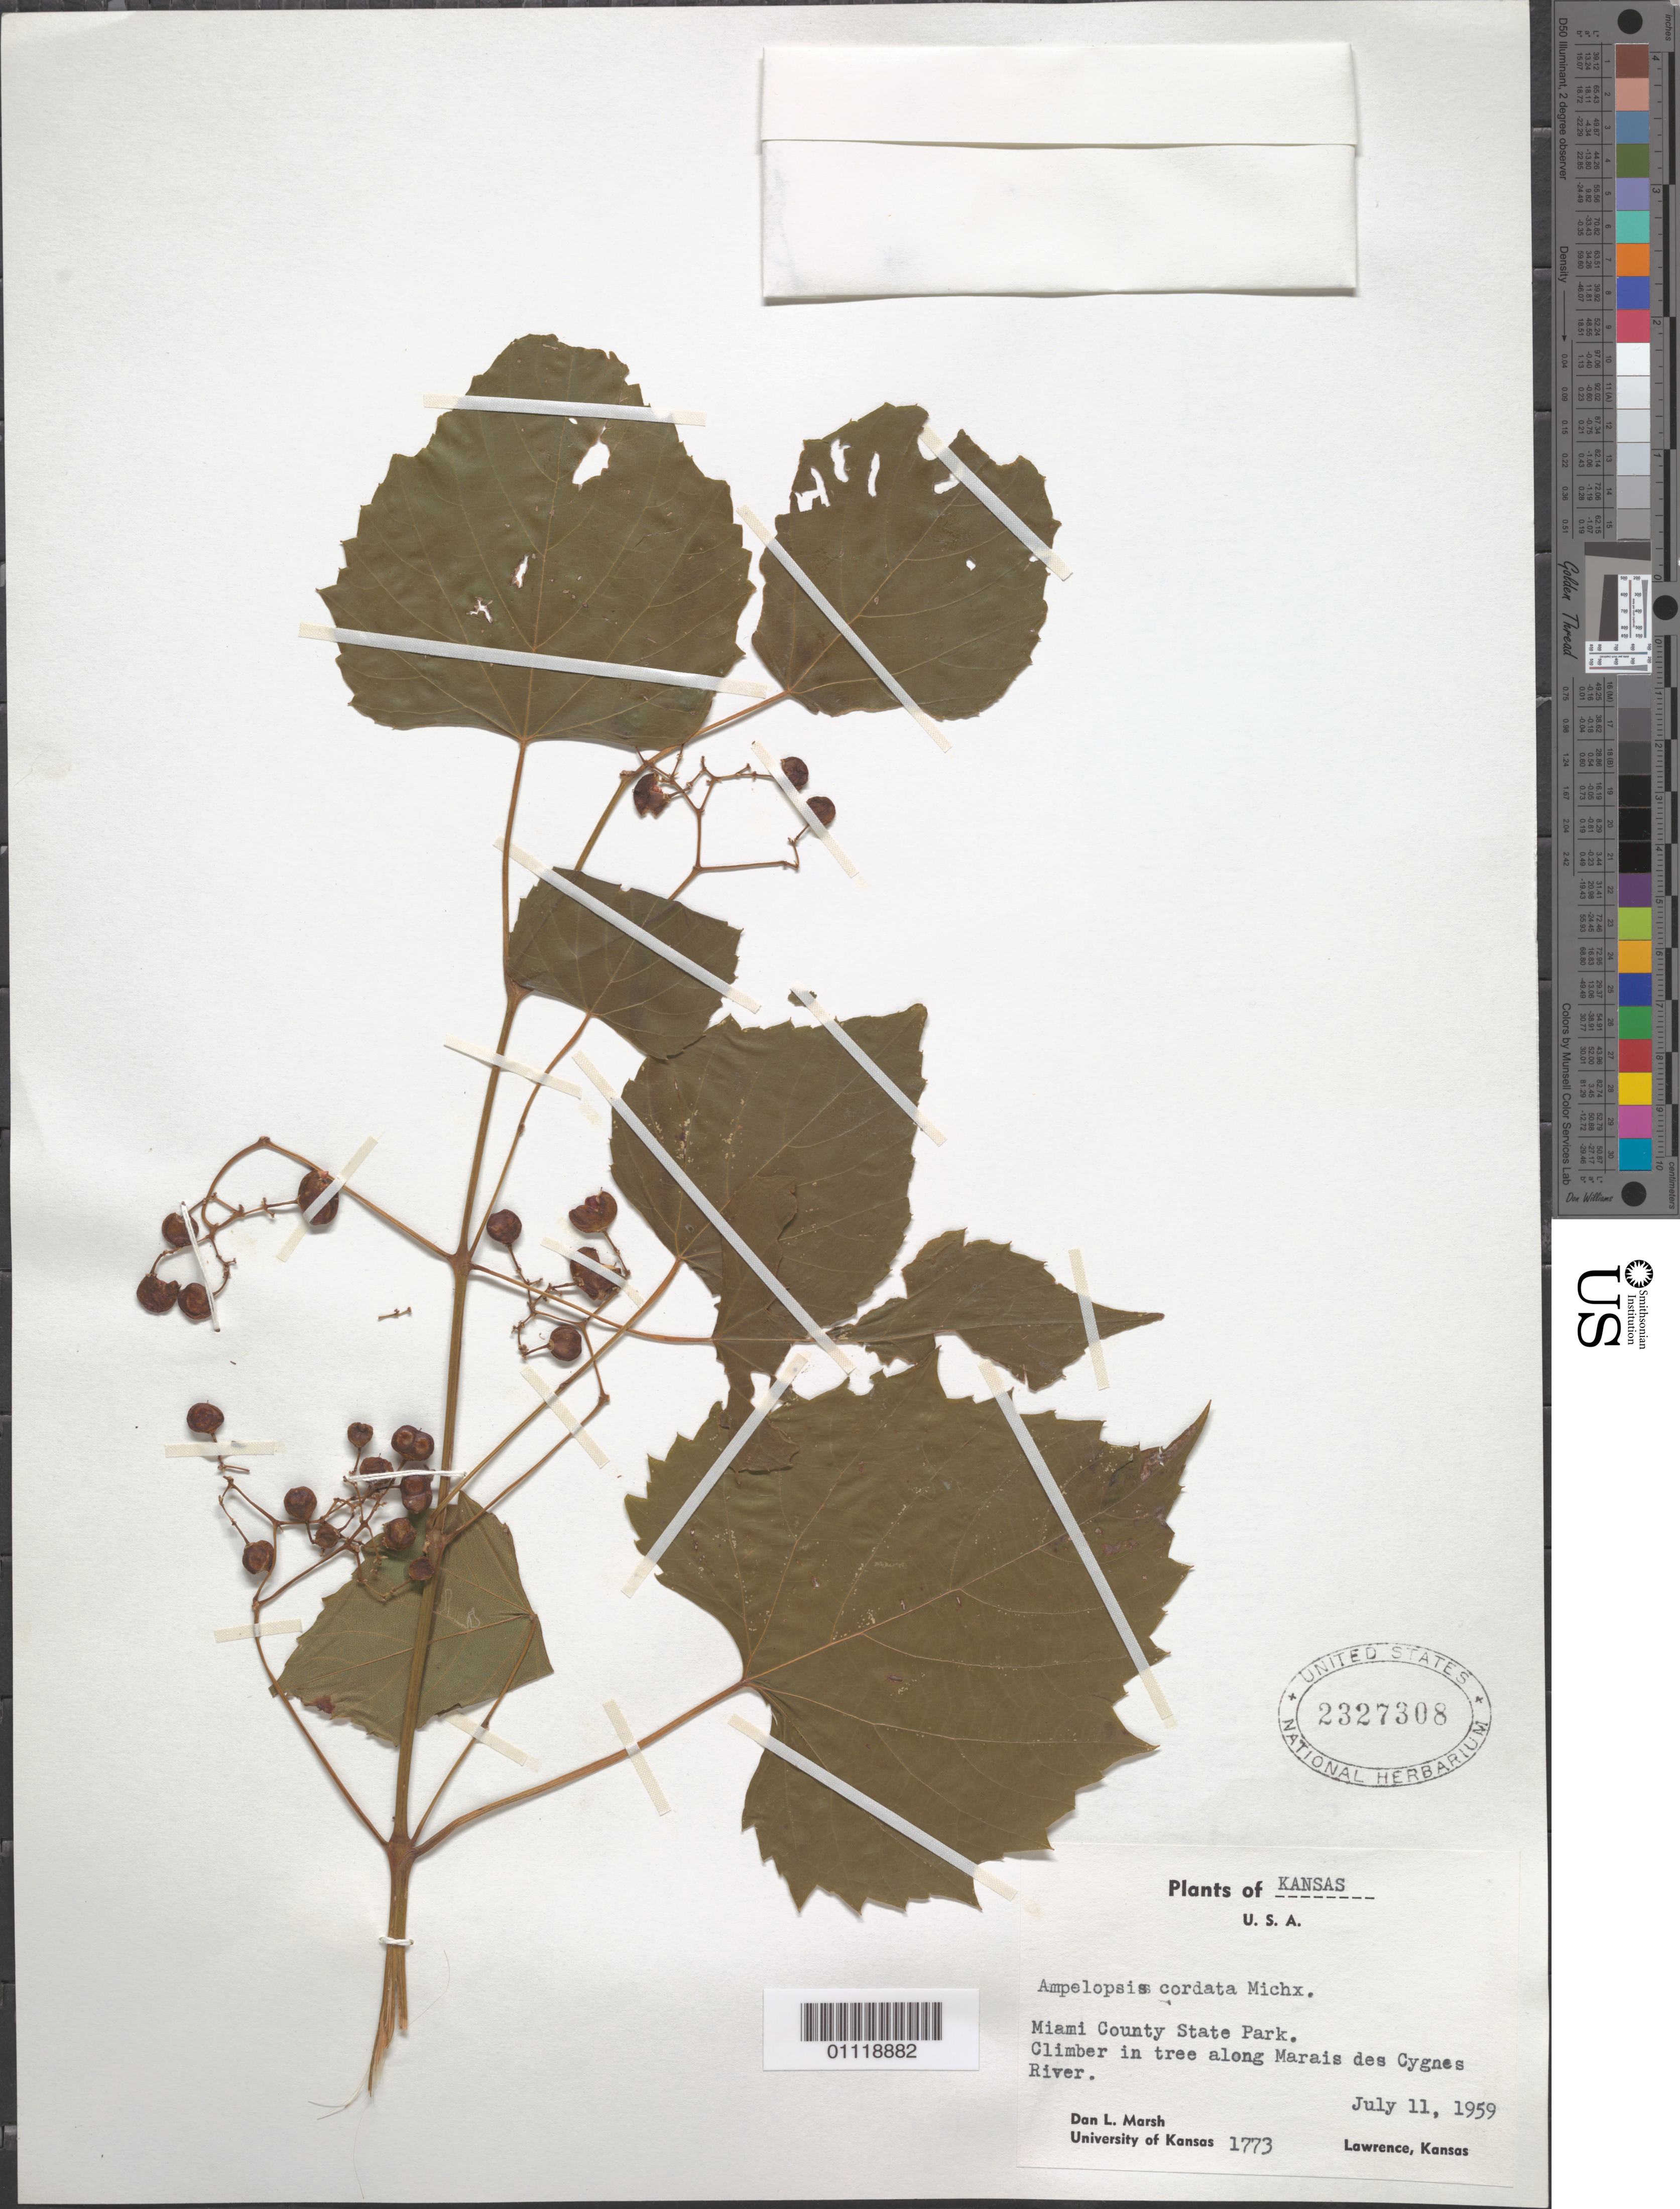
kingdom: Plantae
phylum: Tracheophyta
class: Magnoliopsida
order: Vitales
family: Vitaceae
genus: Ampelopsis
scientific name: Ampelopsis cordata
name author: Michx.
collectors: D. L. Marsh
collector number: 1773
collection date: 1959-07-11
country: United States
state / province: Kansas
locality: Miami County State Park. Marais des Cygnes River.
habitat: Climber in tree along river.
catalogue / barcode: US 2327308